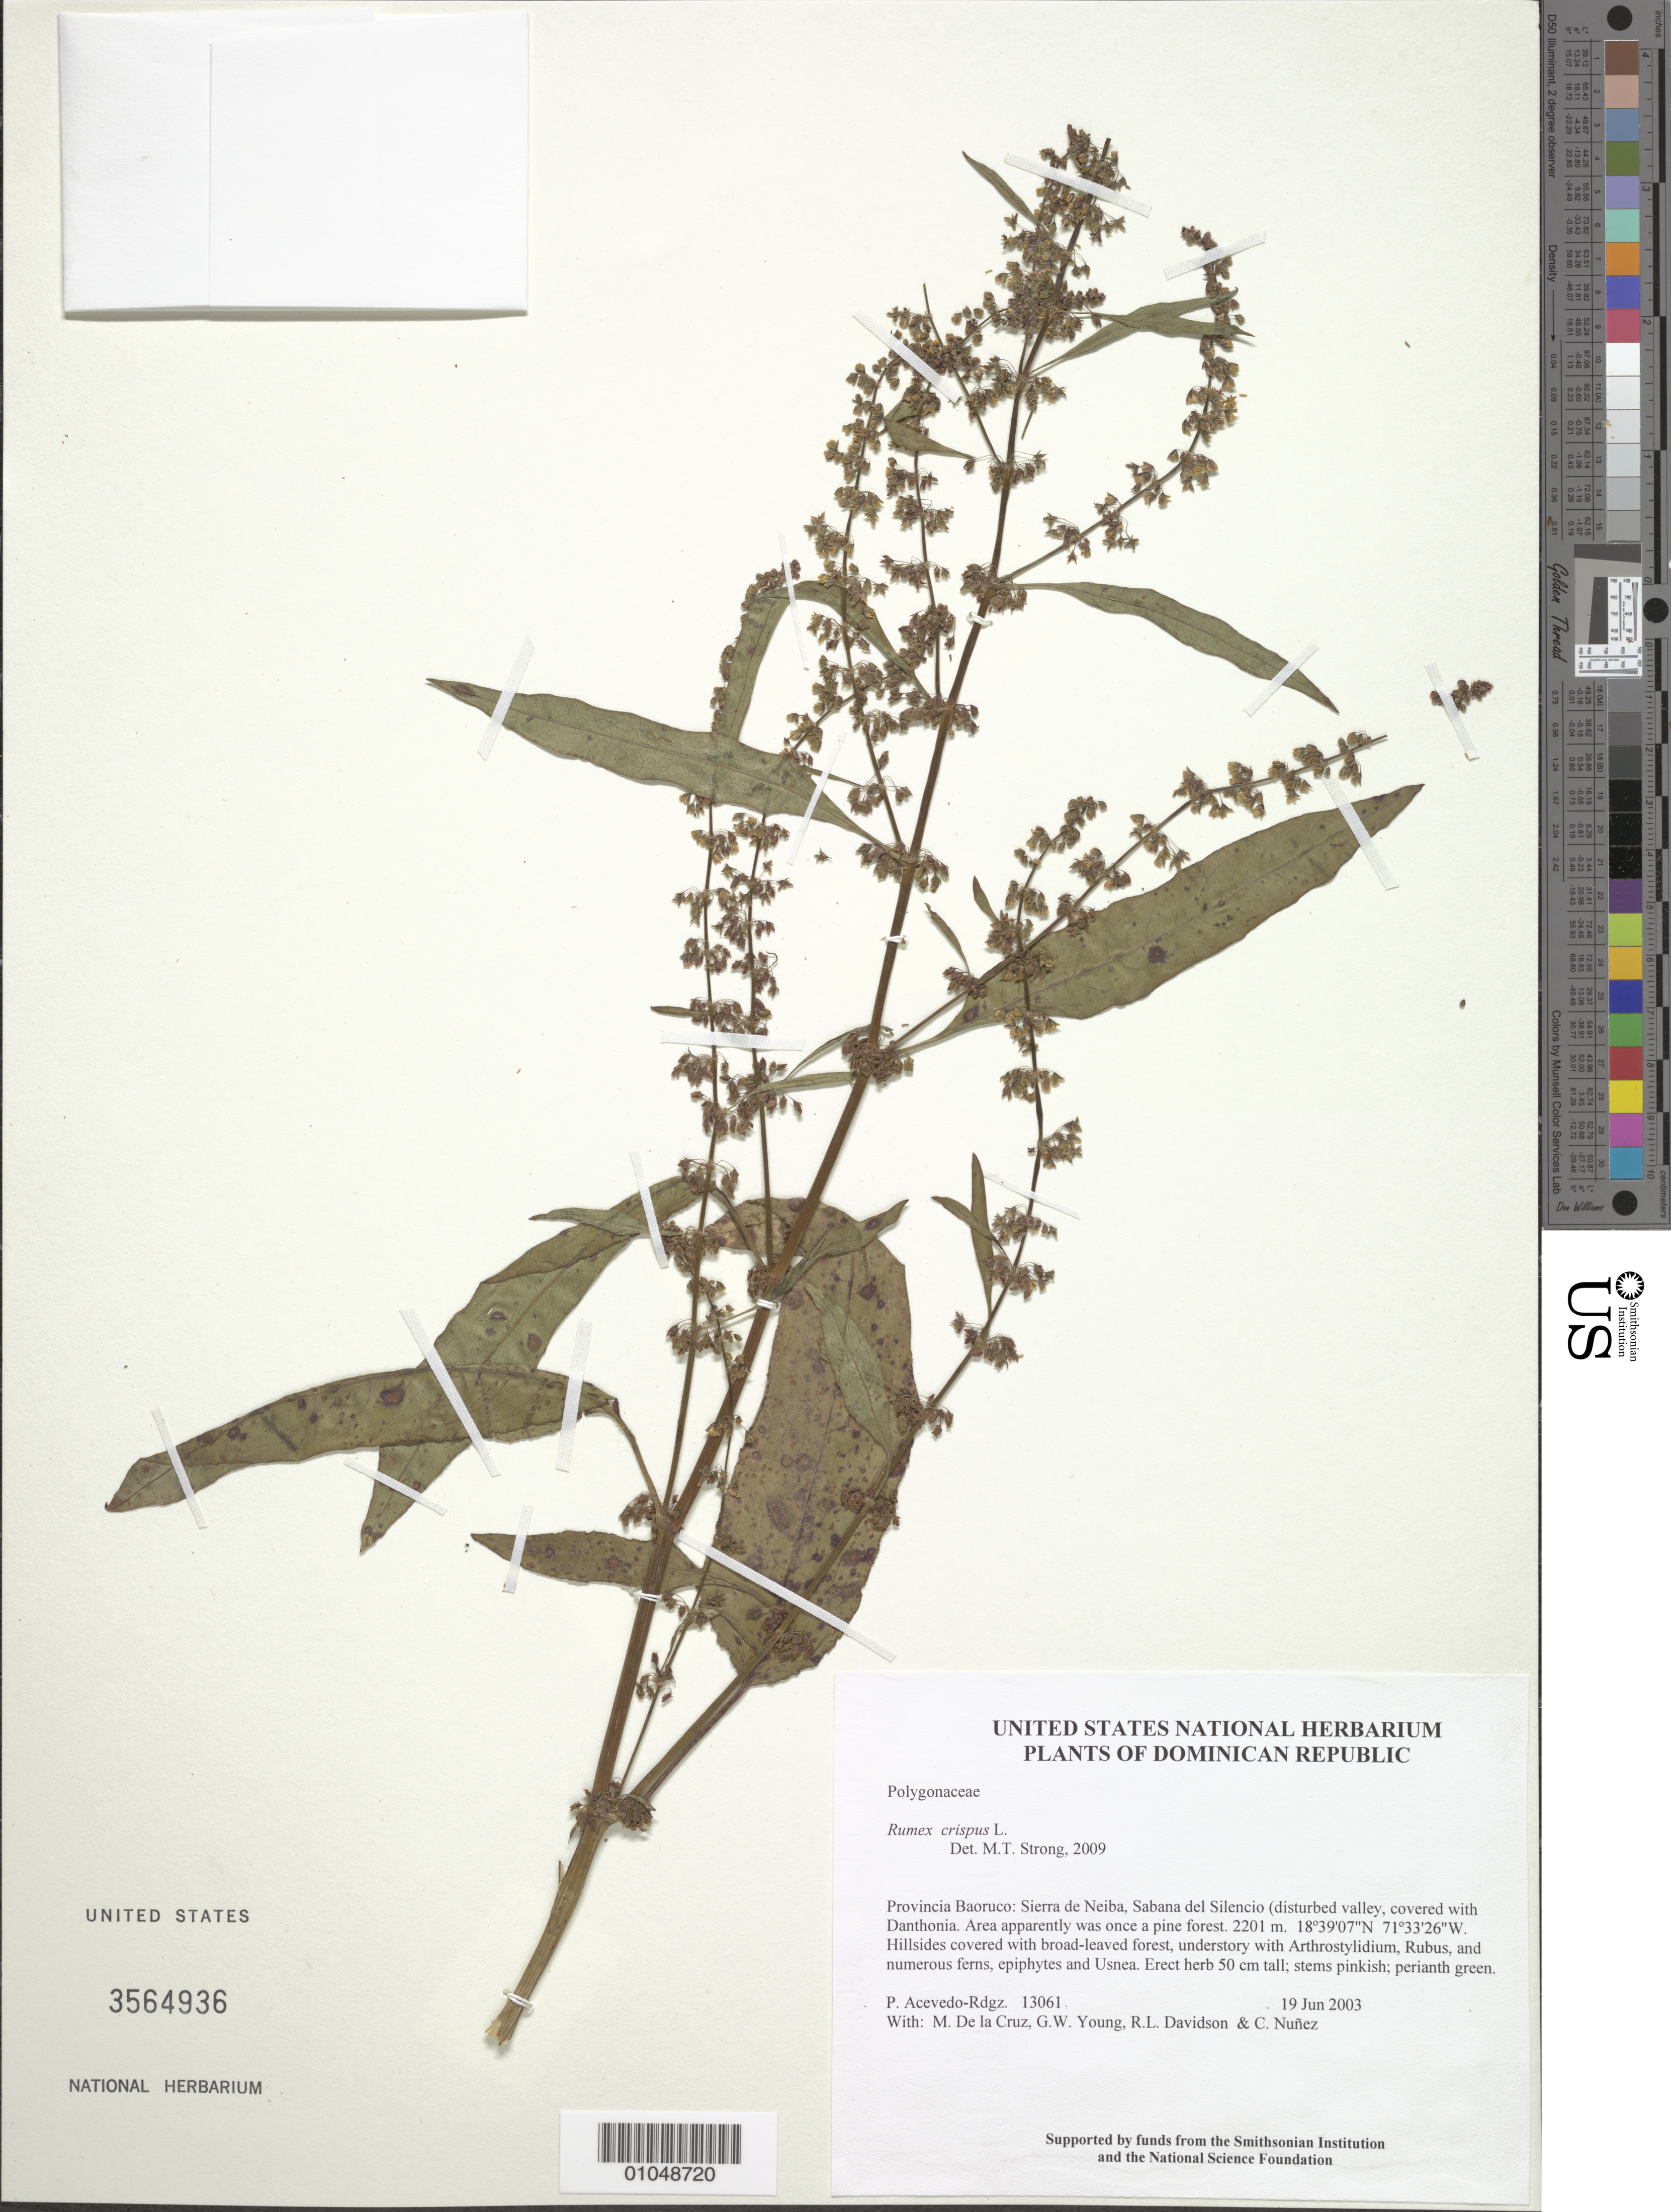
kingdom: Plantae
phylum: Tracheophyta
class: Magnoliopsida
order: Caryophyllales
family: Polygonaceae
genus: Rumex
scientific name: Rumex crispus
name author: L.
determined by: Strong, M. T., (US), Smithsonian Institution - National Museum of Natural History (UNITED STATES)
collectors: P. Acevedo-Rodr., M. de la Cruz, J. Rawlins, G. Young, R. Davidson & C. Nunez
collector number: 13061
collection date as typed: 19 Jun 2003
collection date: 2003-06-19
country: Dominican Republic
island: Hispaniola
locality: Provincia Baoruco: Sierra de Neiba, Sabana del Silencio (disturbed valley, covered with Danthonia. Area apparently was once a pine forest.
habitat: Hillsides covered with broad-leaved forest, understory with Arthrostylidium, Rubus, and numerous ferns, epiphytes and Usnea.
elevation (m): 2201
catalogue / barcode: US 3564936